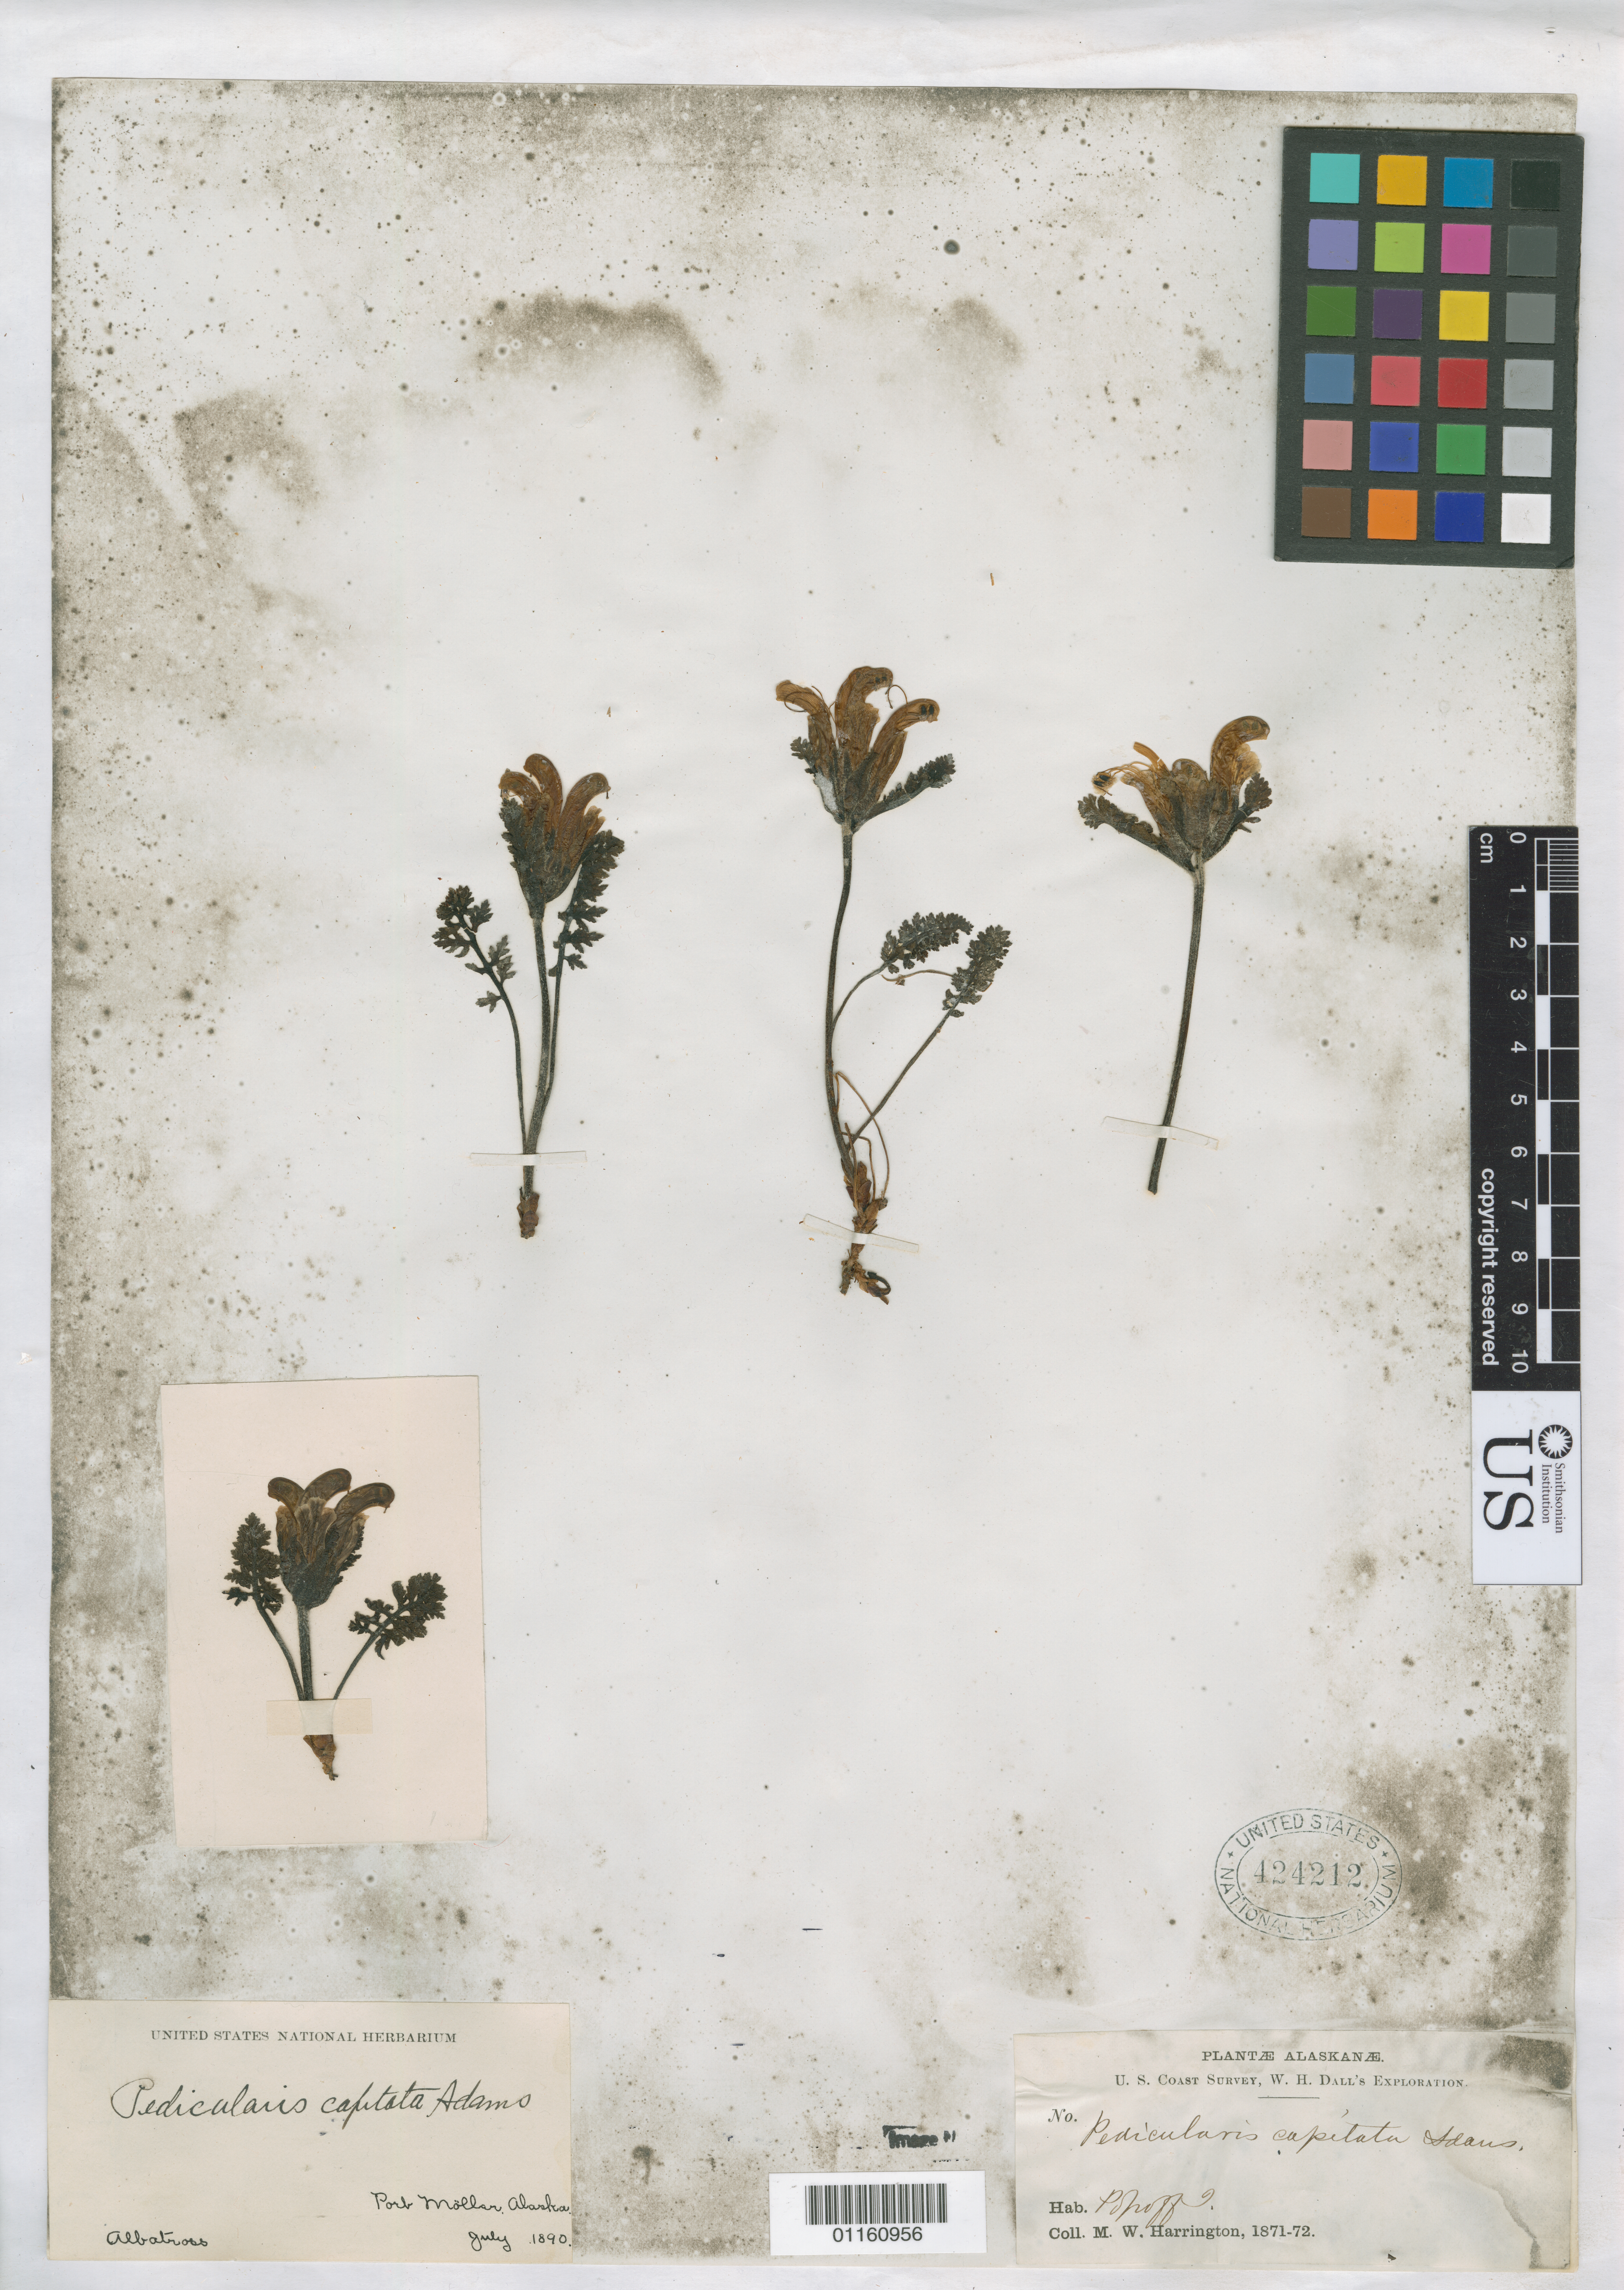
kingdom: Plantae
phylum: Tracheophyta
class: Magnoliopsida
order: Lamiales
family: Orobanchaceae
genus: Pedicularis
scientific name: Pedicularis capitata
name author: Adams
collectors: M. W. Harrington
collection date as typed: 1871 to -- --- 1872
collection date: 1871/1872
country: United States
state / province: Alaska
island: Popof Island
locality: Popof Island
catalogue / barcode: US 424212